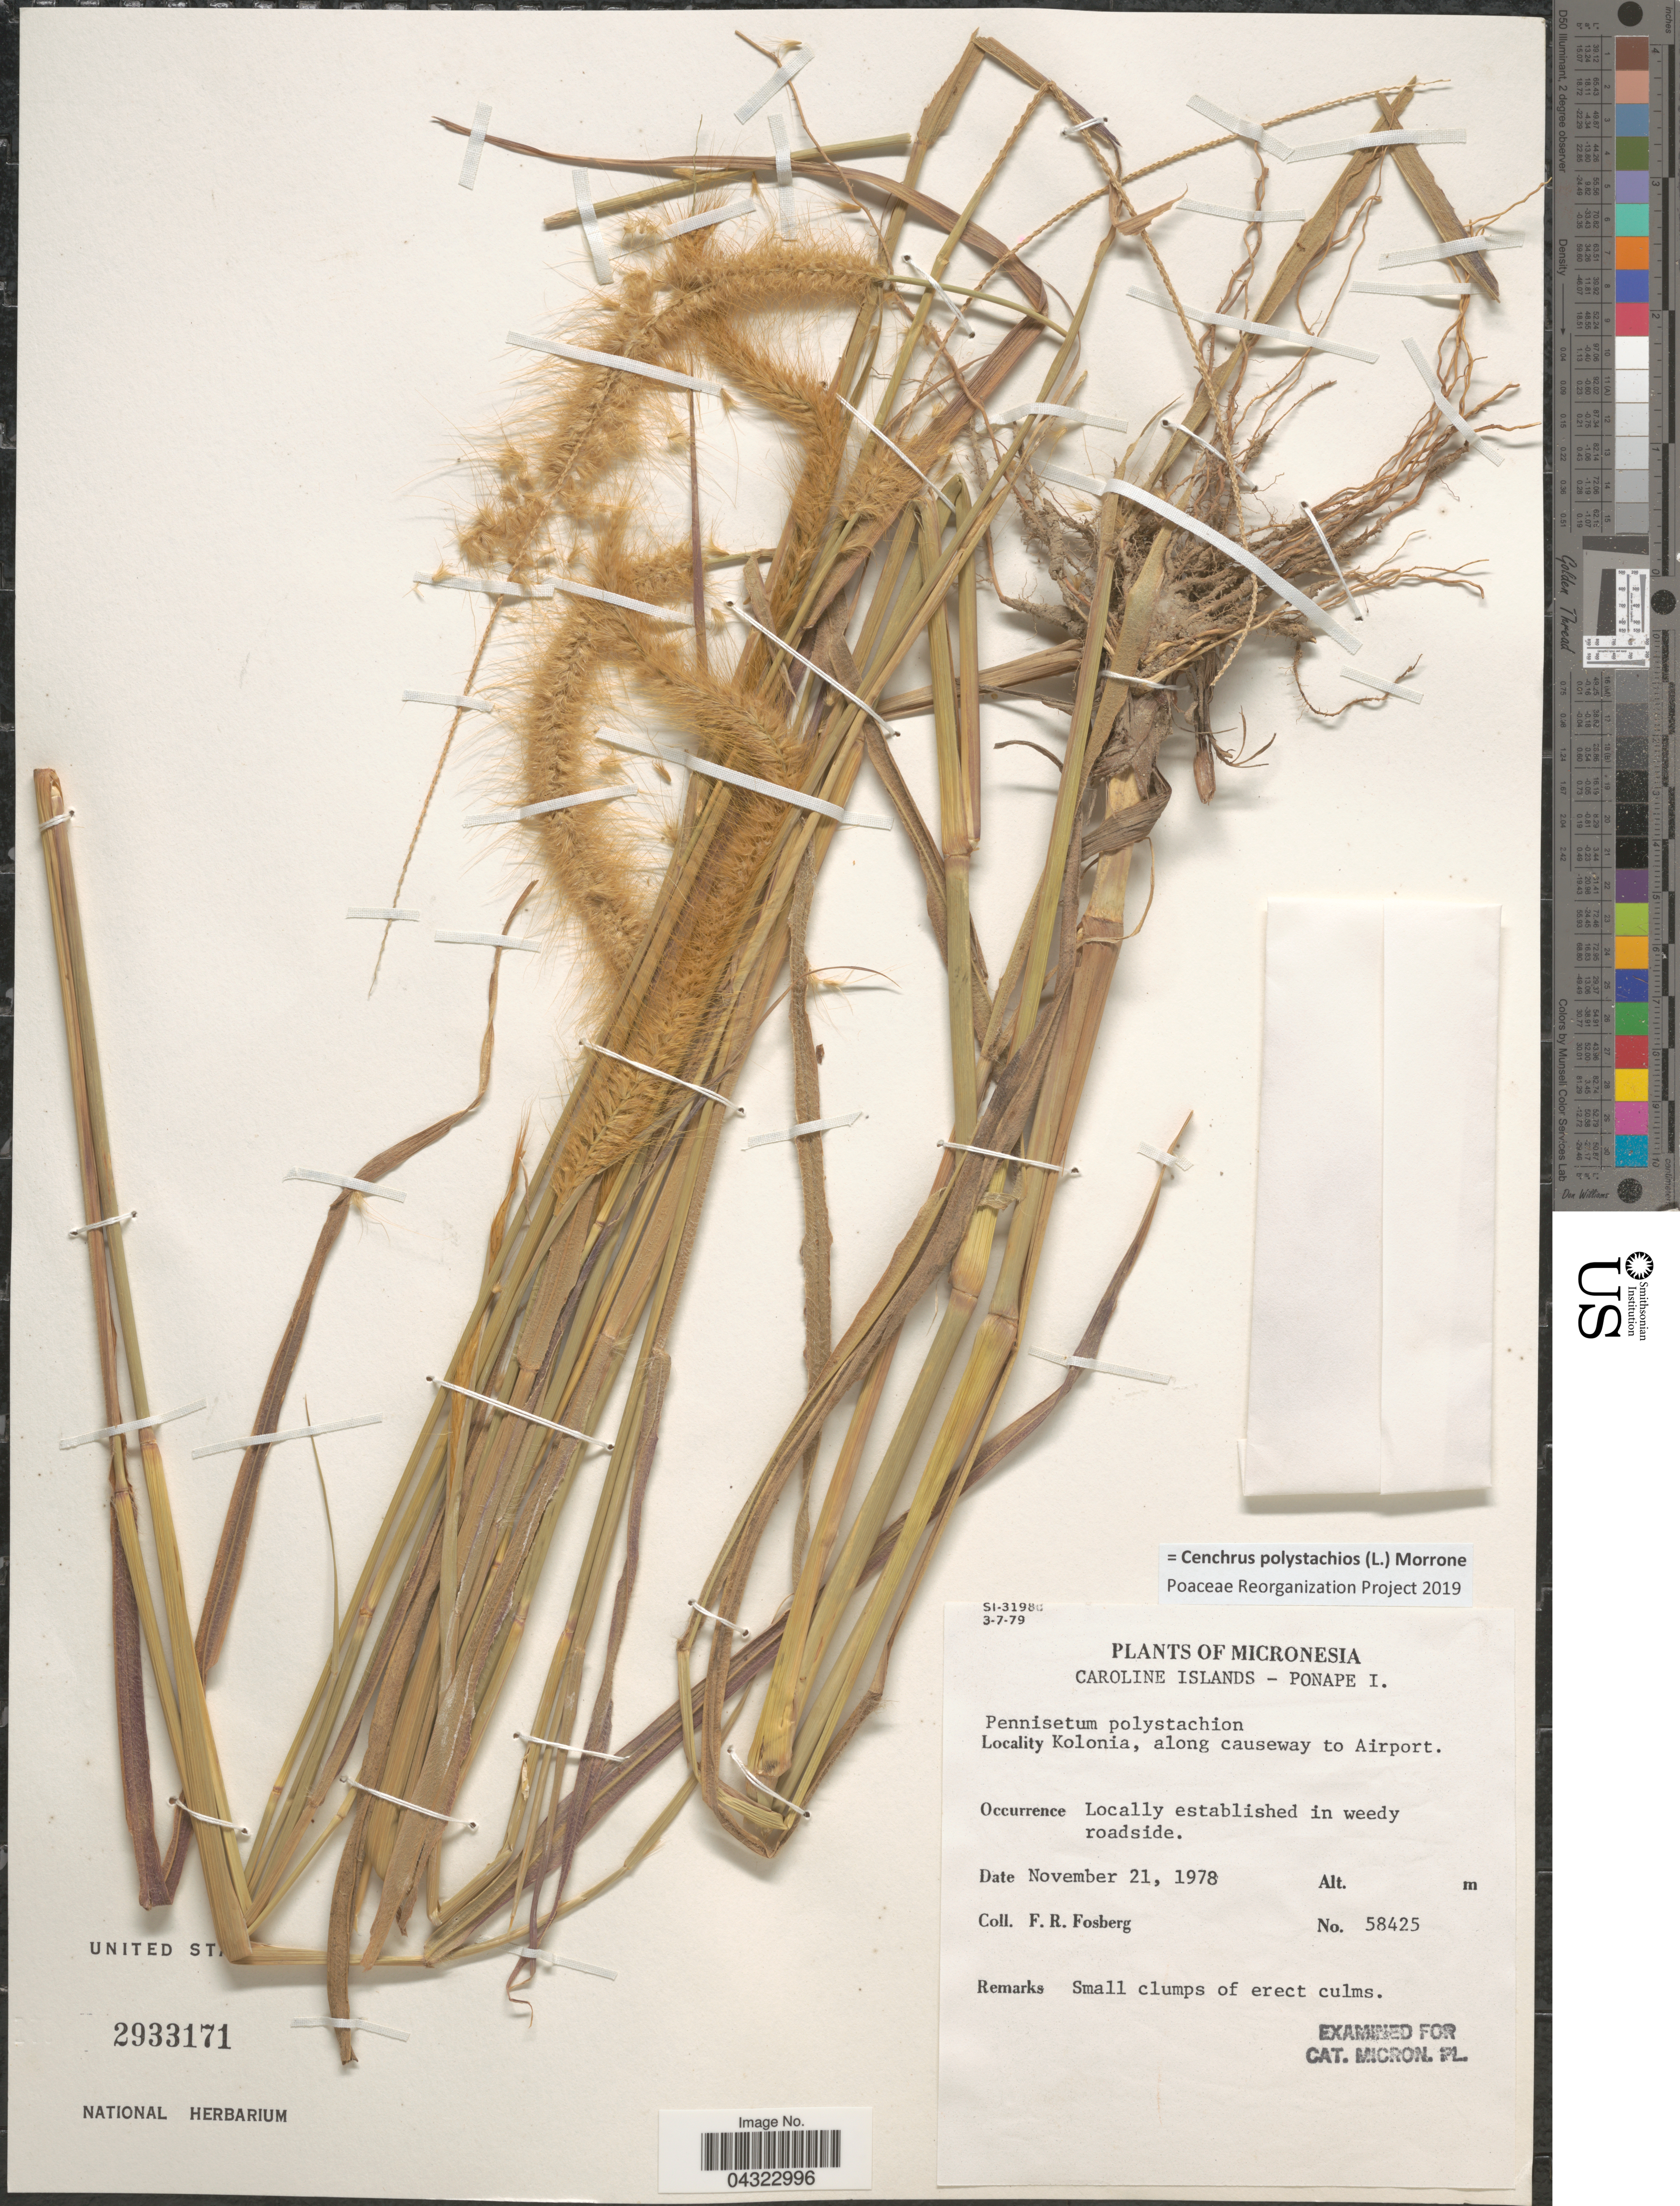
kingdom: Plantae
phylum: Tracheophyta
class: Liliopsida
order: Poales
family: Poaceae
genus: Cenchrus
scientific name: Cenchrus polystachios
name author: (L.) Morrone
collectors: F. R. Fosberg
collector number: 58425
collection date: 1978-11-21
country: Micronesia, Federated States of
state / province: Pohnpei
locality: Caroline Islands-Ponape I. Kolonia, along causeway to Airport. Locally established in weedy roadside.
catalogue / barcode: US 2933171